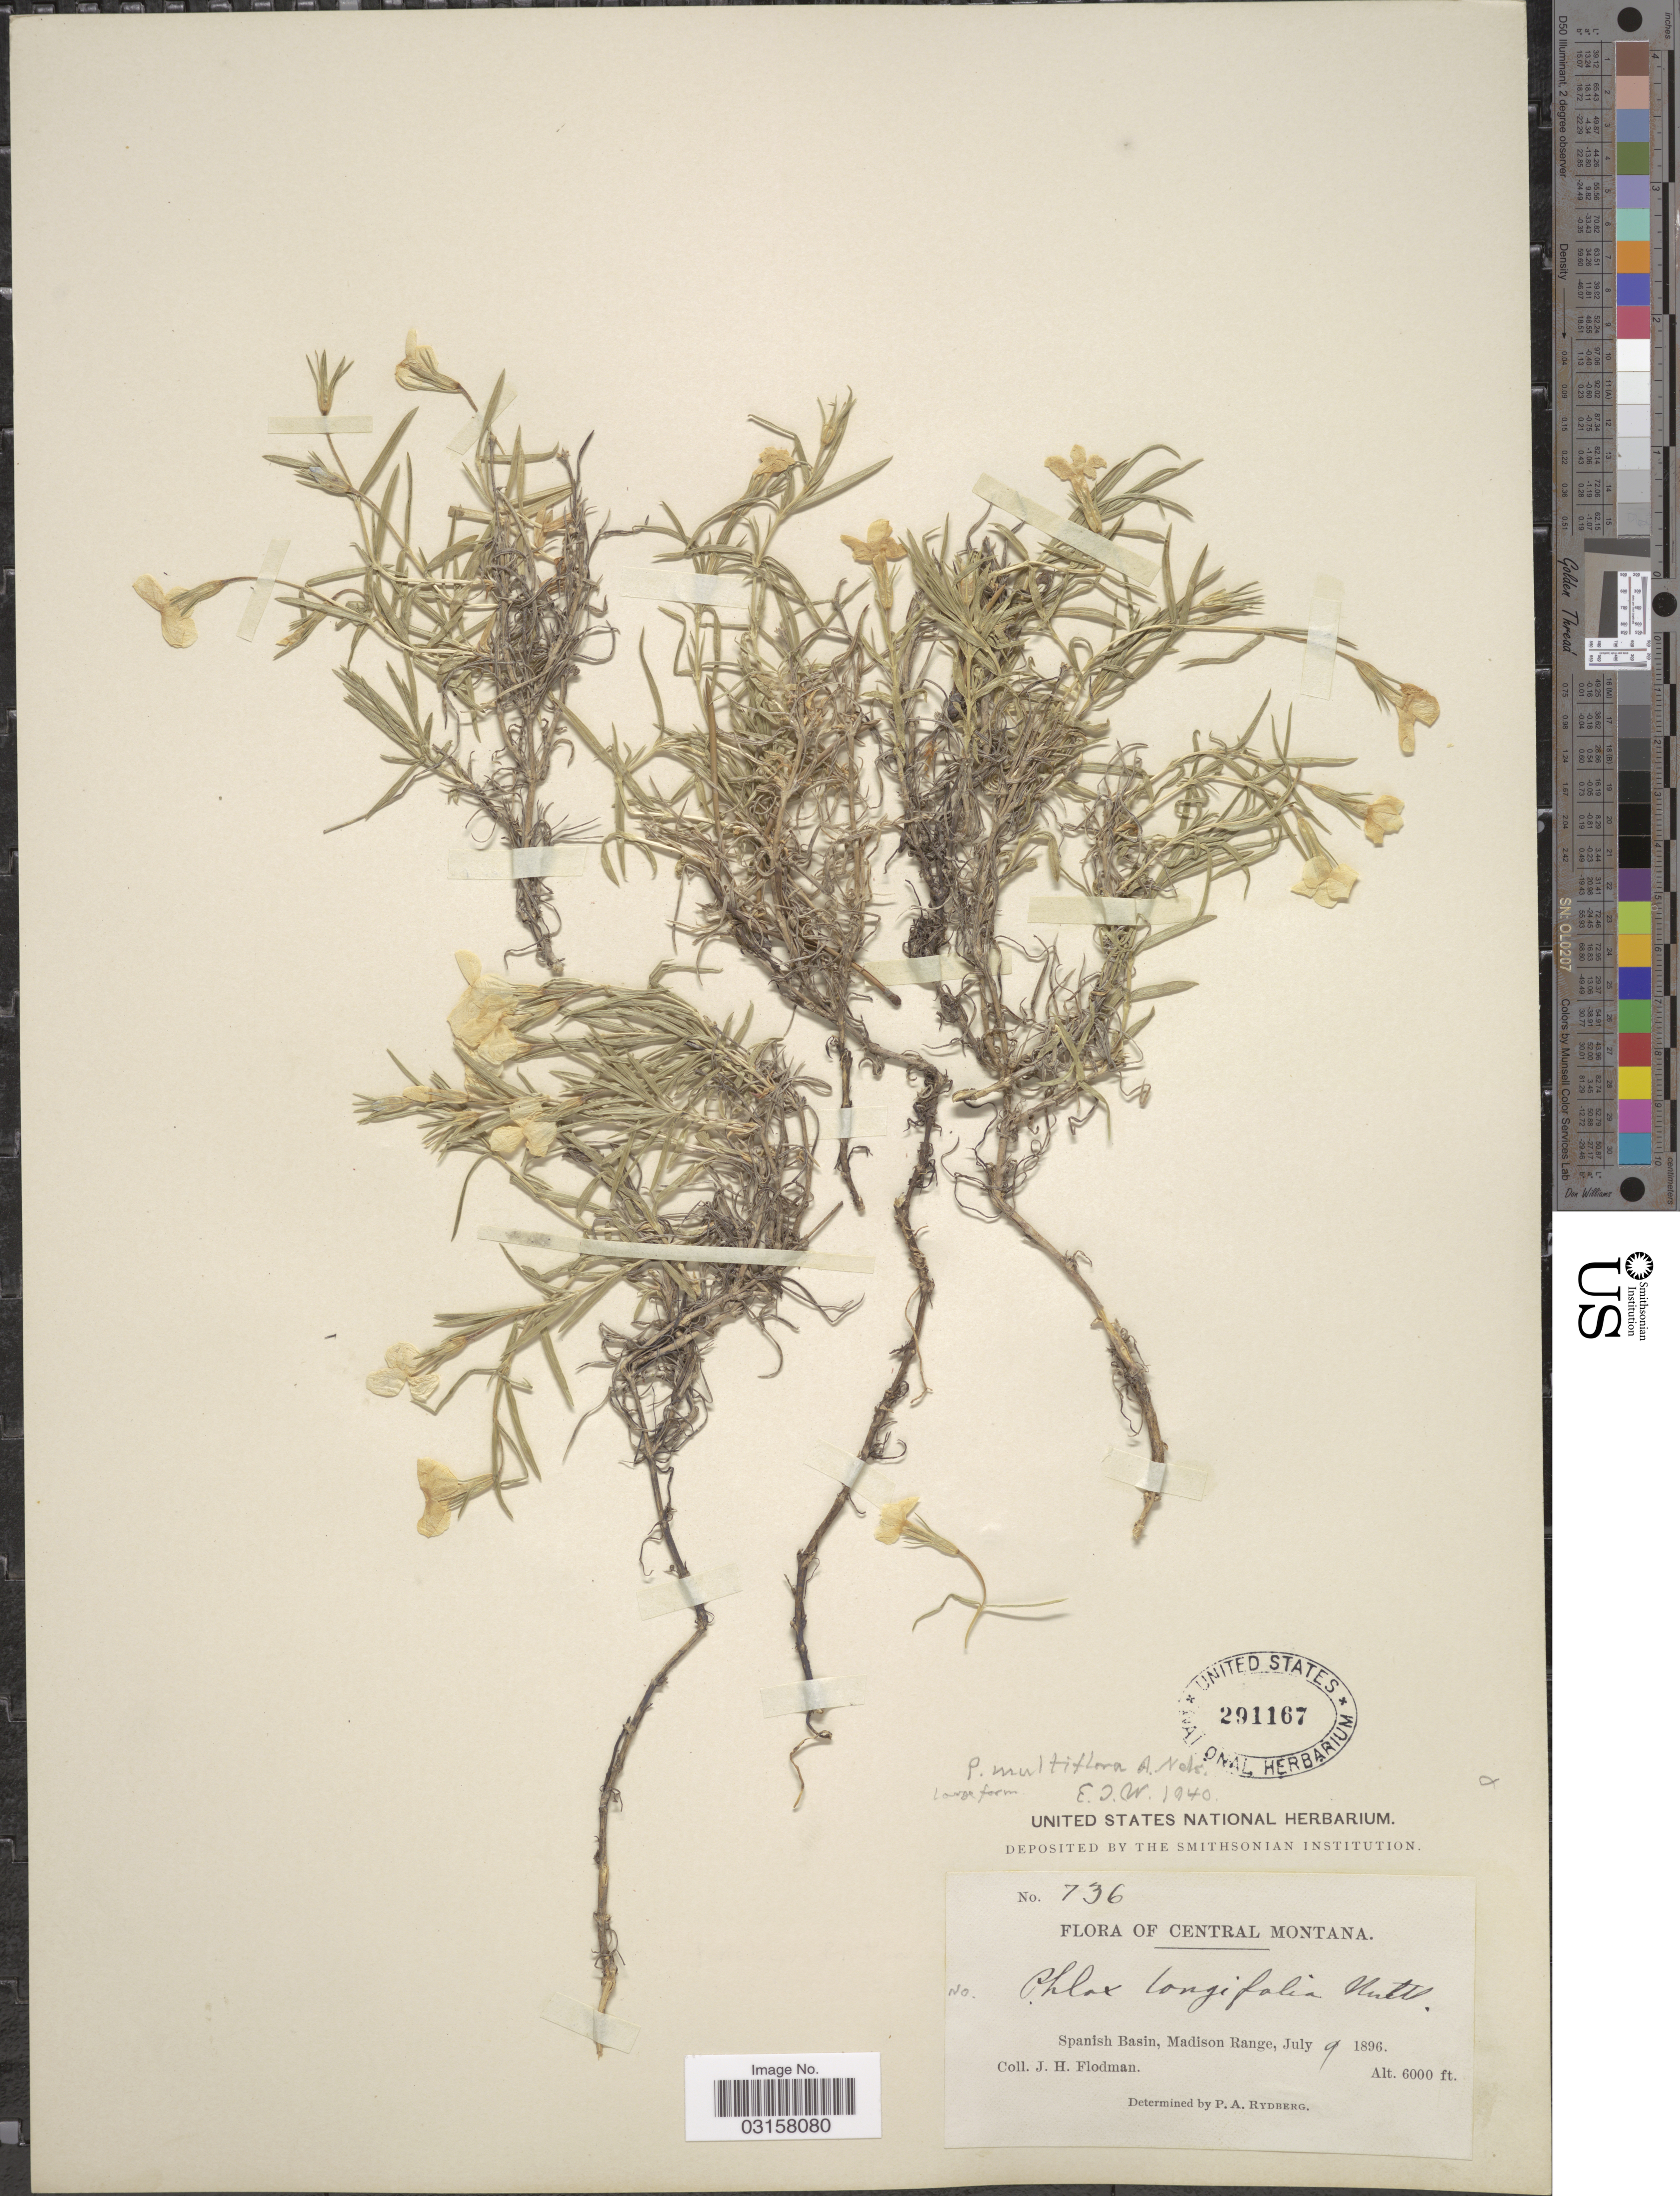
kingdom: Plantae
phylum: Tracheophyta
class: Magnoliopsida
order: Ericales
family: Polemoniaceae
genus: Phlox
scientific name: Phlox multiflora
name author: A. Nelson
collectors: J. Flodman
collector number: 736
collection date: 1896-07-09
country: United States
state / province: Montana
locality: Central Montana. Spanish Basin, Madison Range.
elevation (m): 1829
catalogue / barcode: US 291167